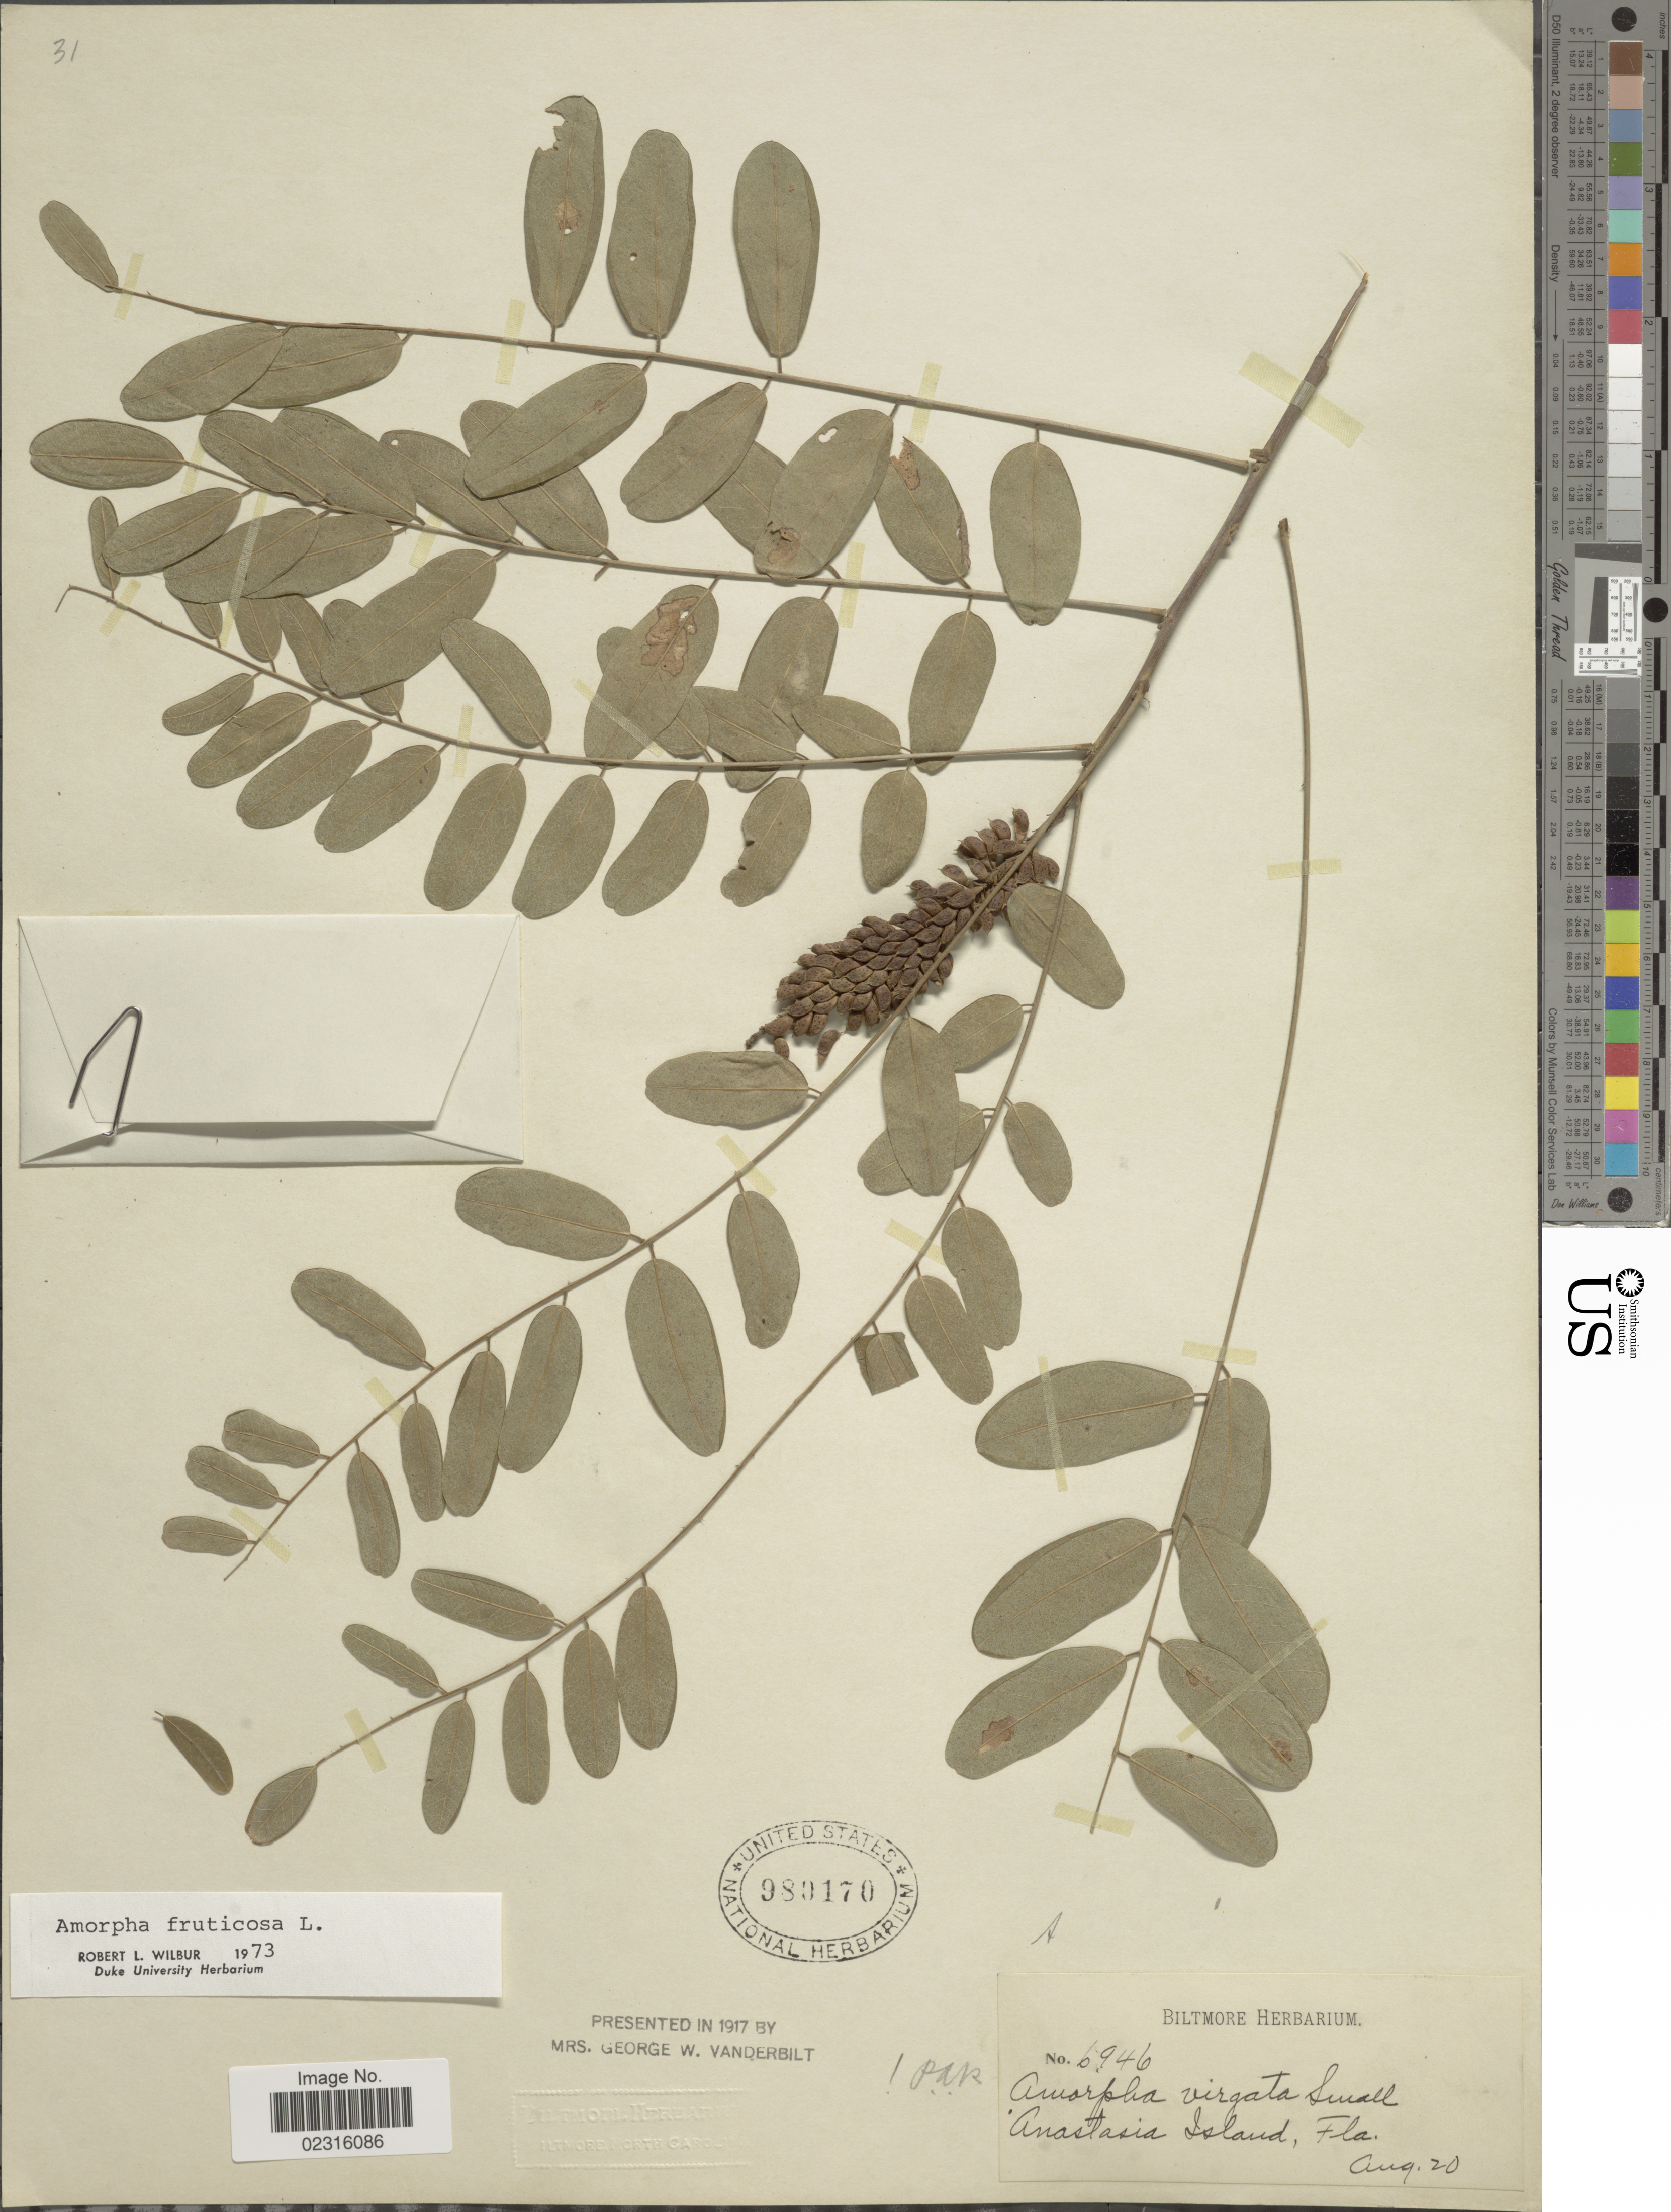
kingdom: Plantae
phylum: Tracheophyta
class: Magnoliopsida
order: Fabales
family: Fabaceae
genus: Amorpha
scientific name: Amorpha fruticosa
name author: L.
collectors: ex herb. Biltmore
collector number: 6946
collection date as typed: Transcribed d/m/y: /8/20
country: United States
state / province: Florida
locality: Anastasia Island.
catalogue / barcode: US 980170